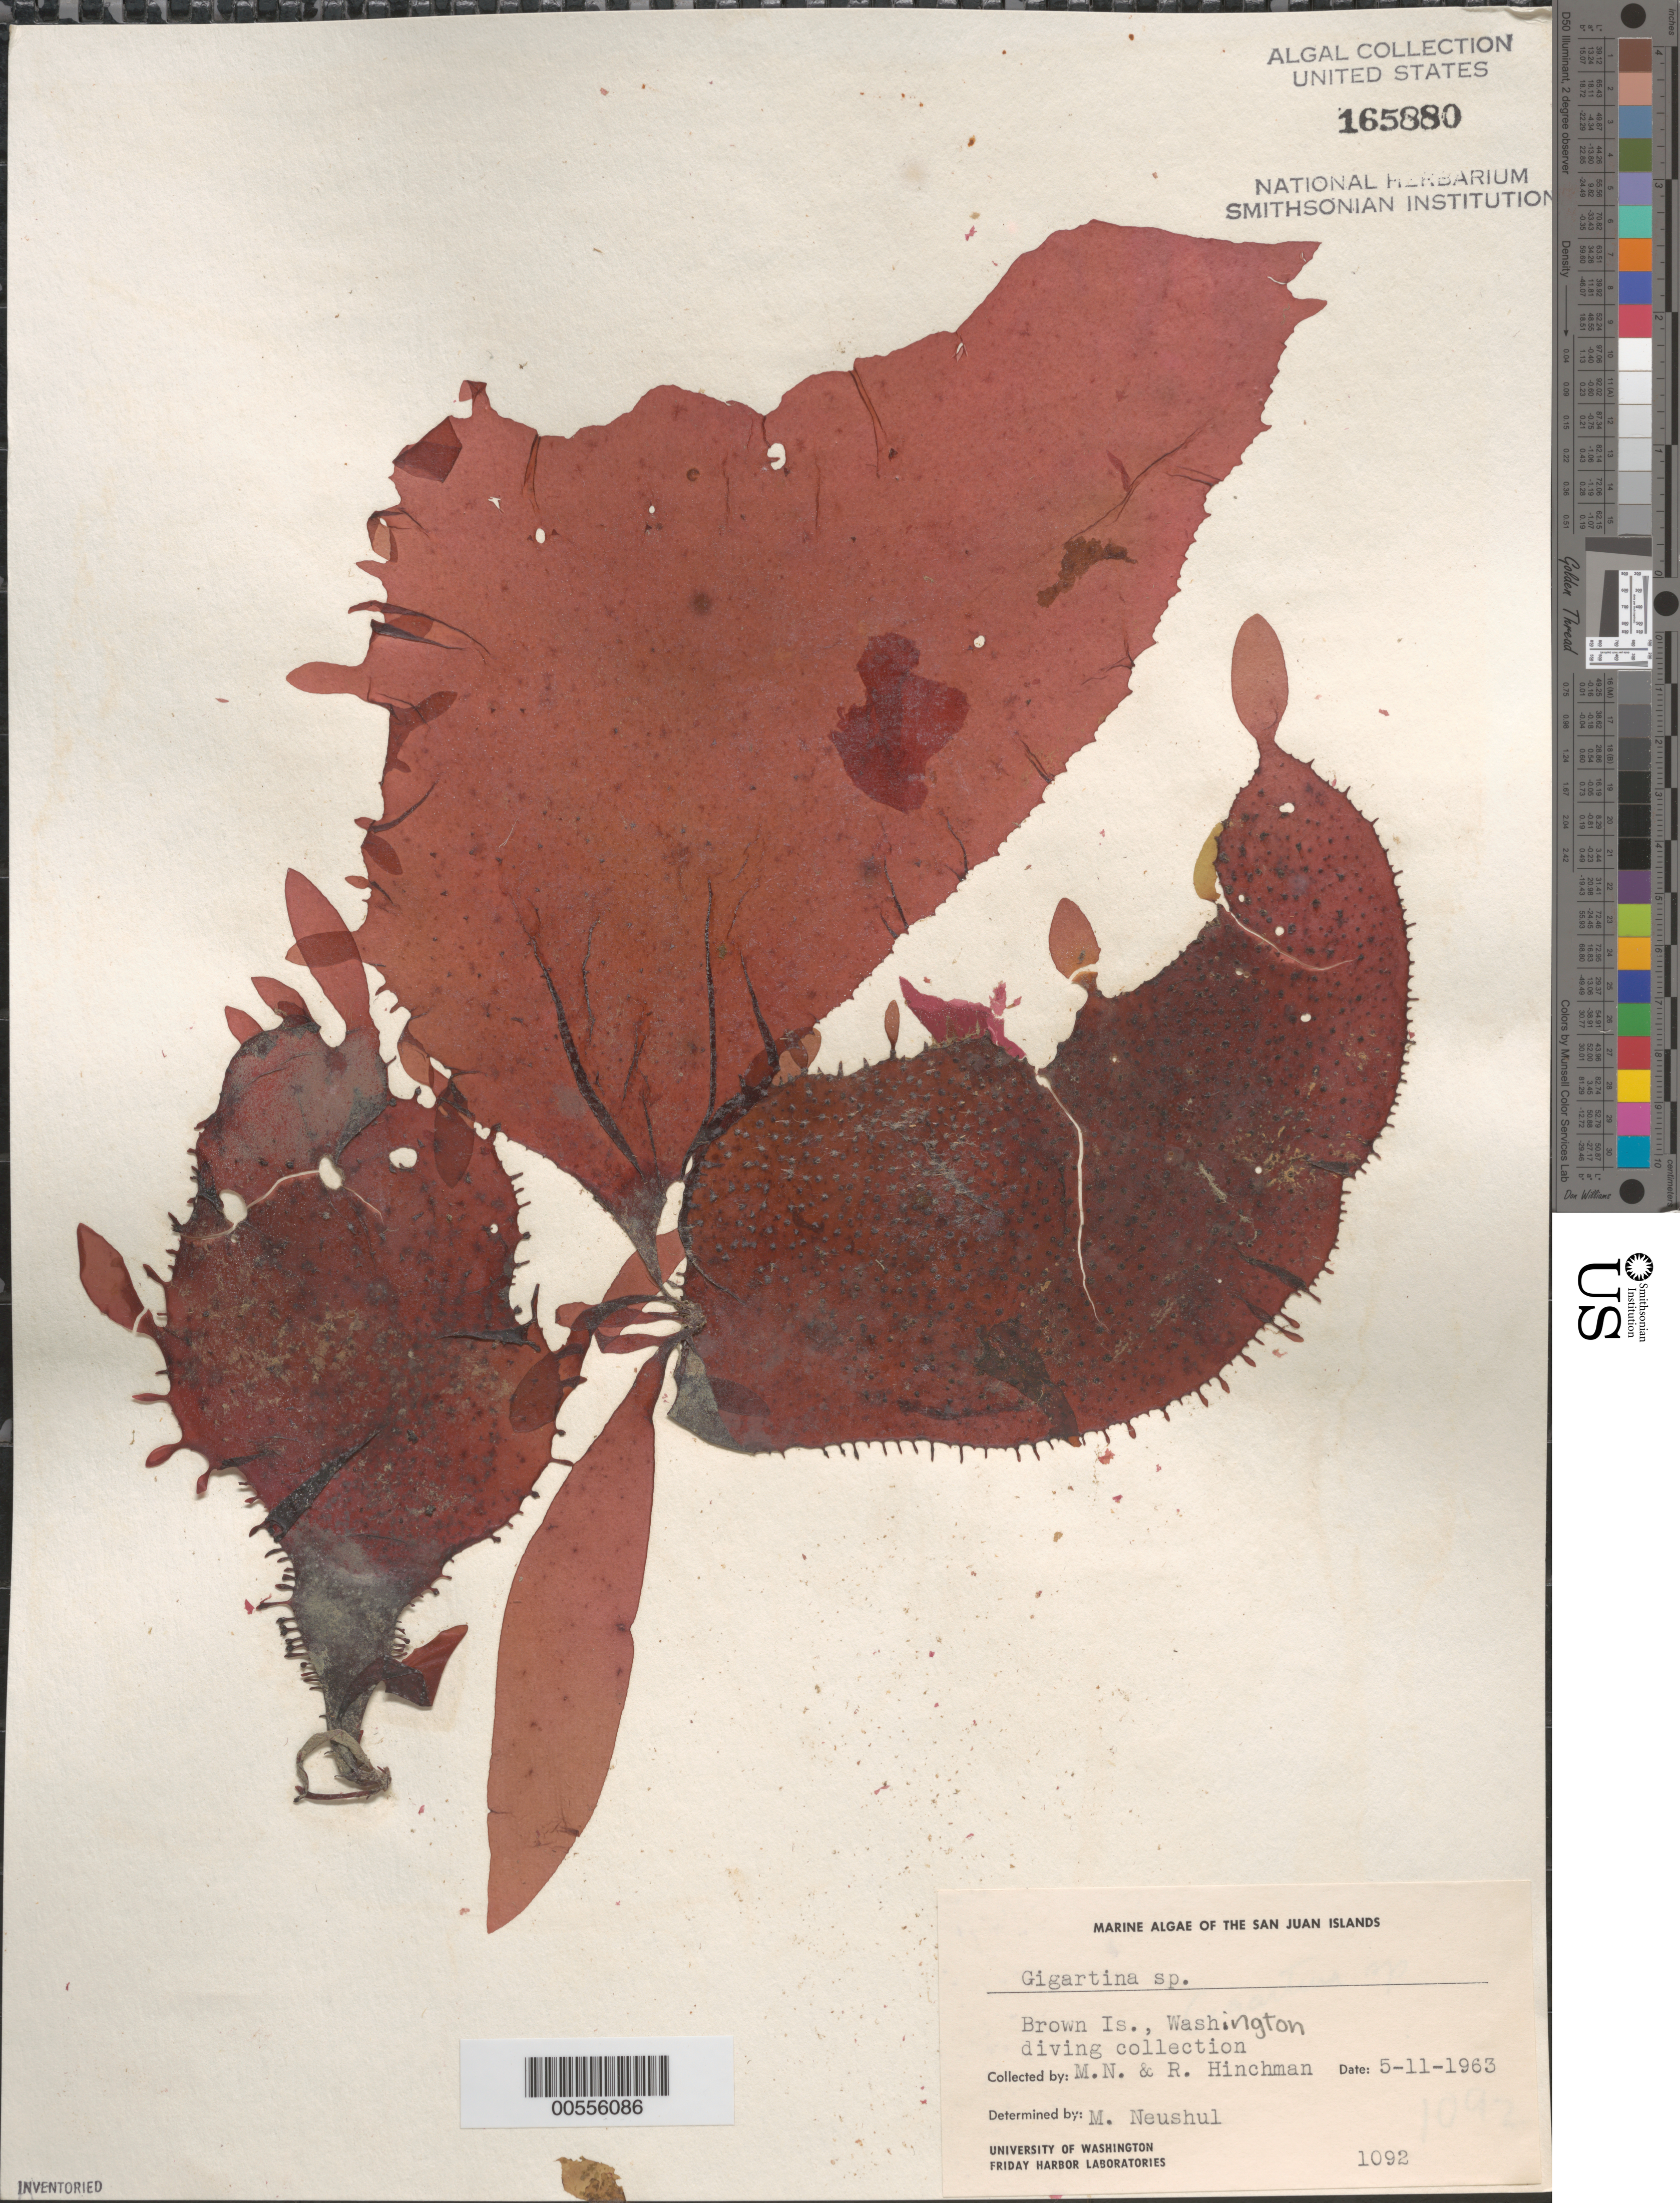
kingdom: Plantae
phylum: Rhodophyta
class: Florideophyceae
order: Gigartinales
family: Gigartinaceae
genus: Gigartina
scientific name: Gigartina sp.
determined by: Neushul, M.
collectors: M. Neushul & R. Hinchman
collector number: Neushul 1092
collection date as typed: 11 May 1963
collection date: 1963-05-11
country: United States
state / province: Washington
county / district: San Juan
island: Brown Island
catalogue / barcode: US 165880